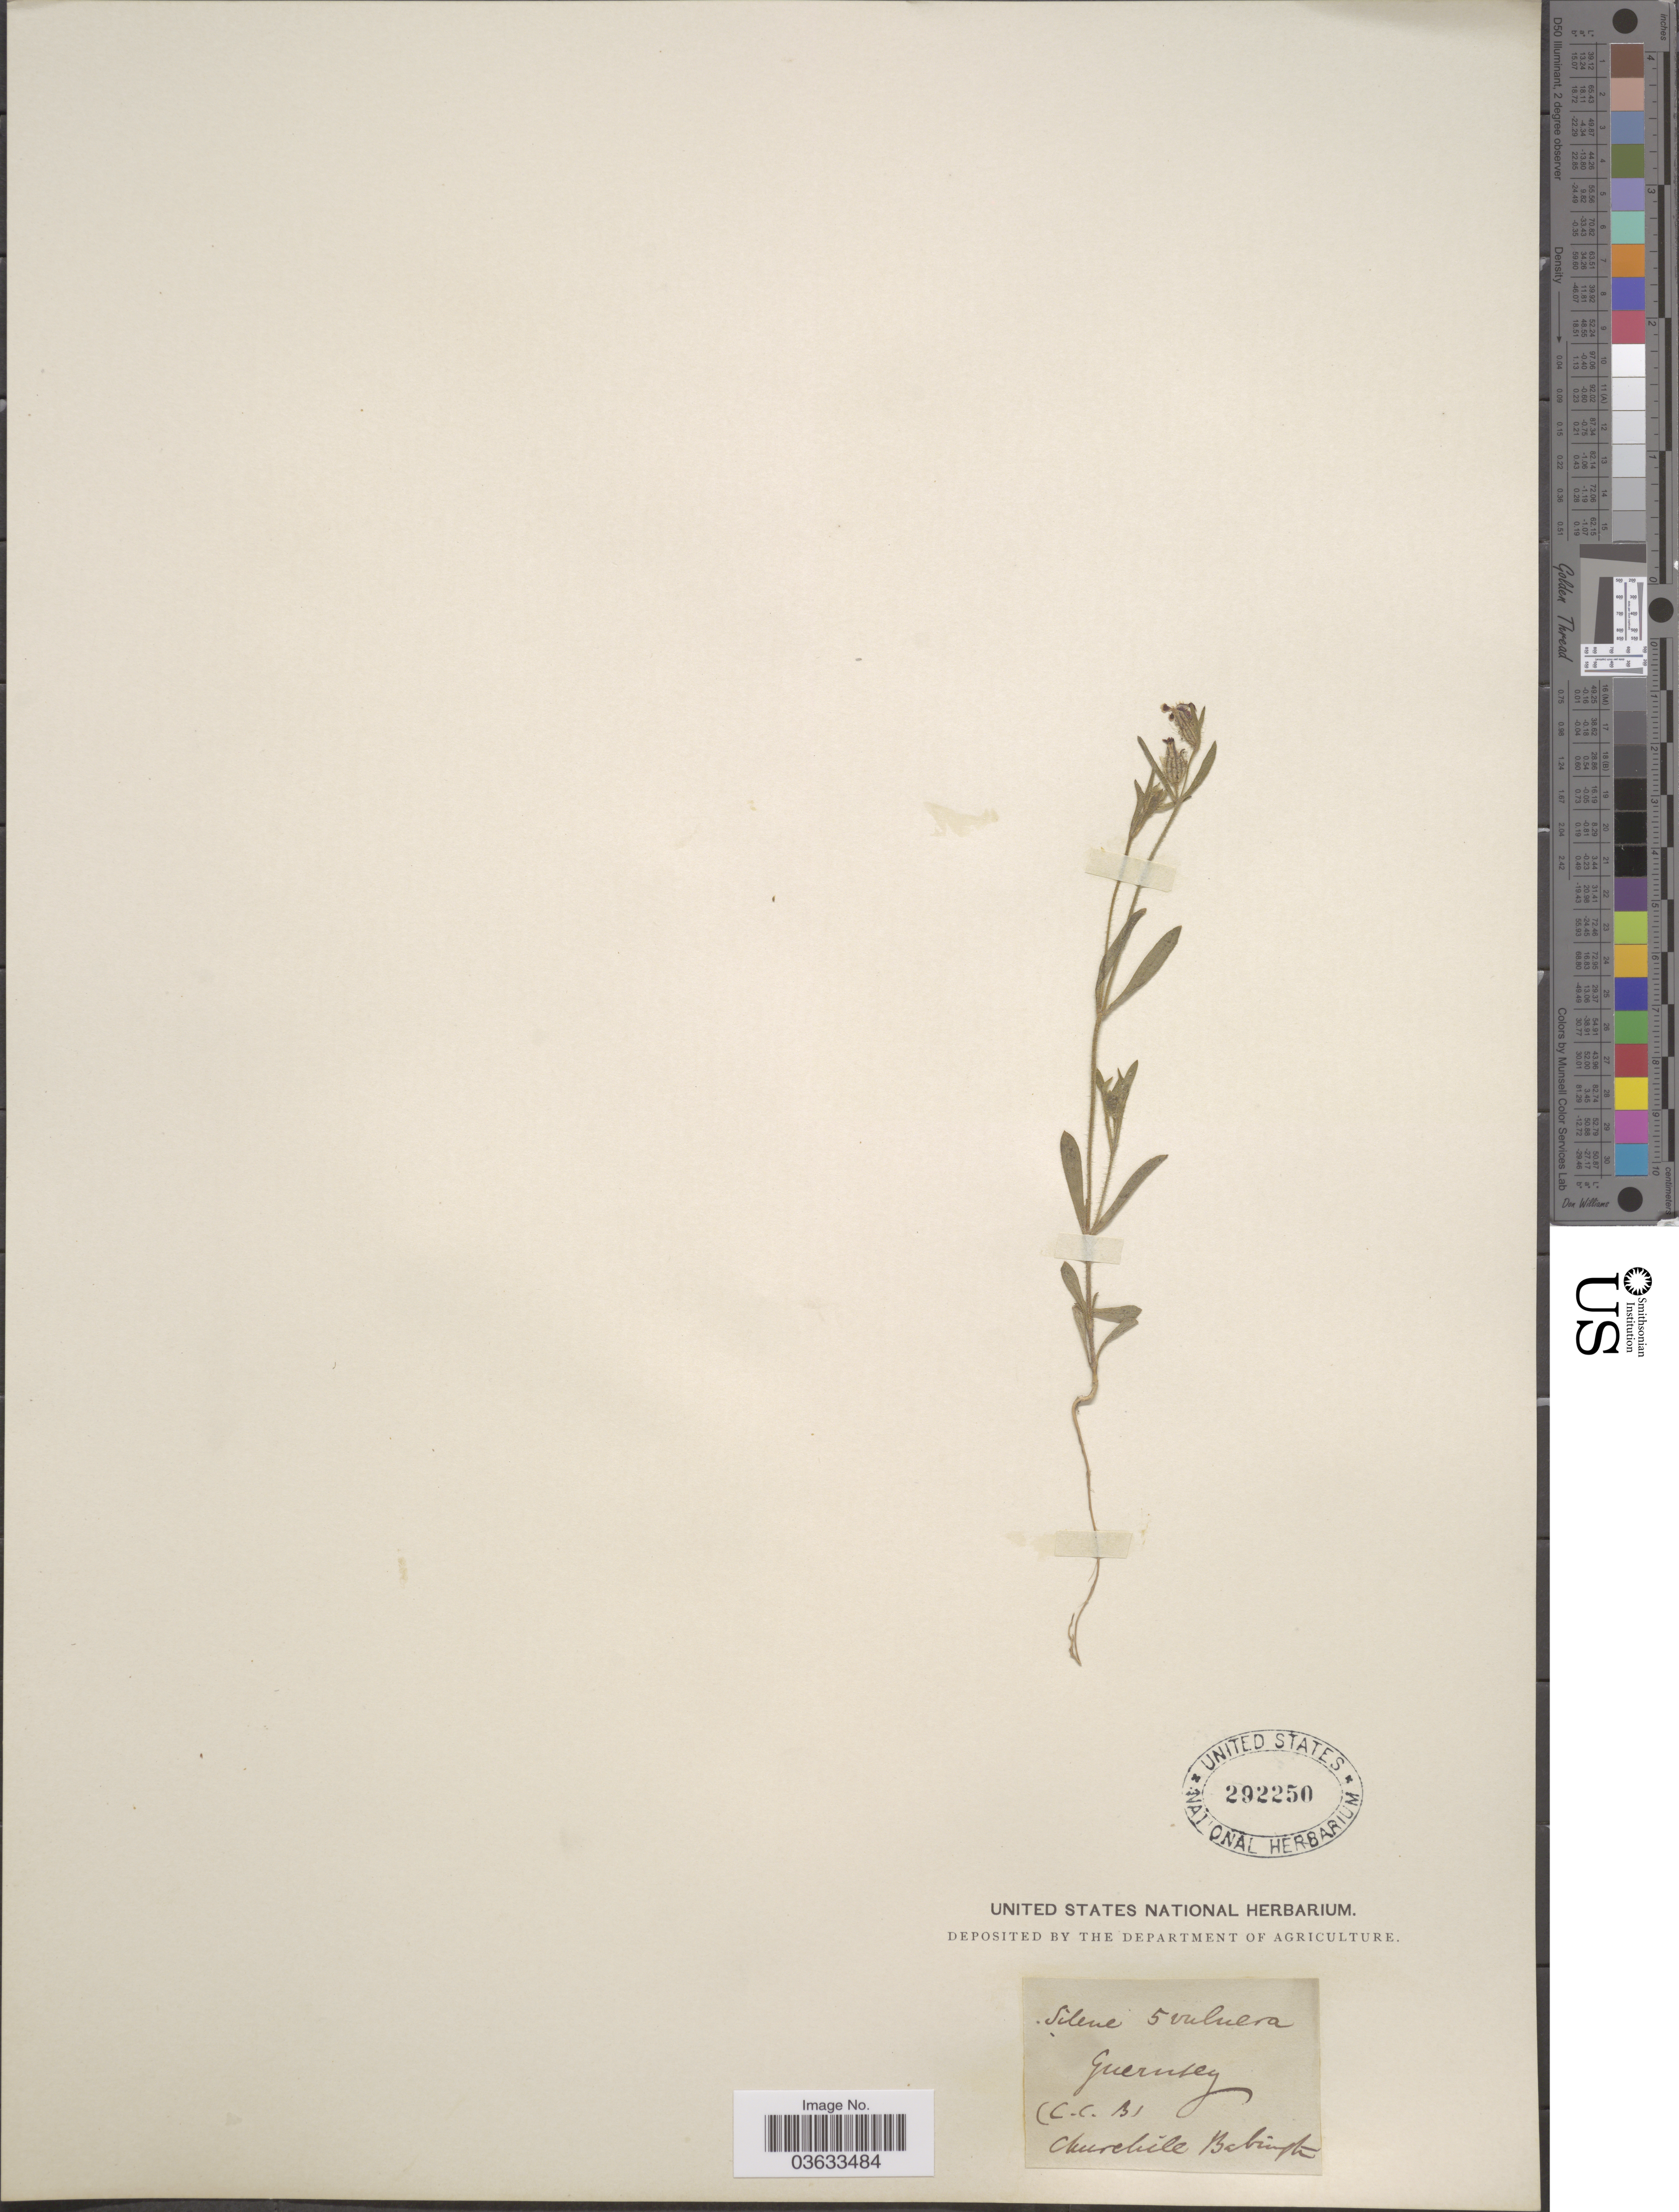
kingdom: Plantae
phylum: Tracheophyta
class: Magnoliopsida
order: Caryophyllales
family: Caryophyllaceae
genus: Silene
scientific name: Silene quinquevulnera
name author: L.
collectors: C.Babington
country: United Kingdom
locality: Guernsey.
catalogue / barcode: US 292250